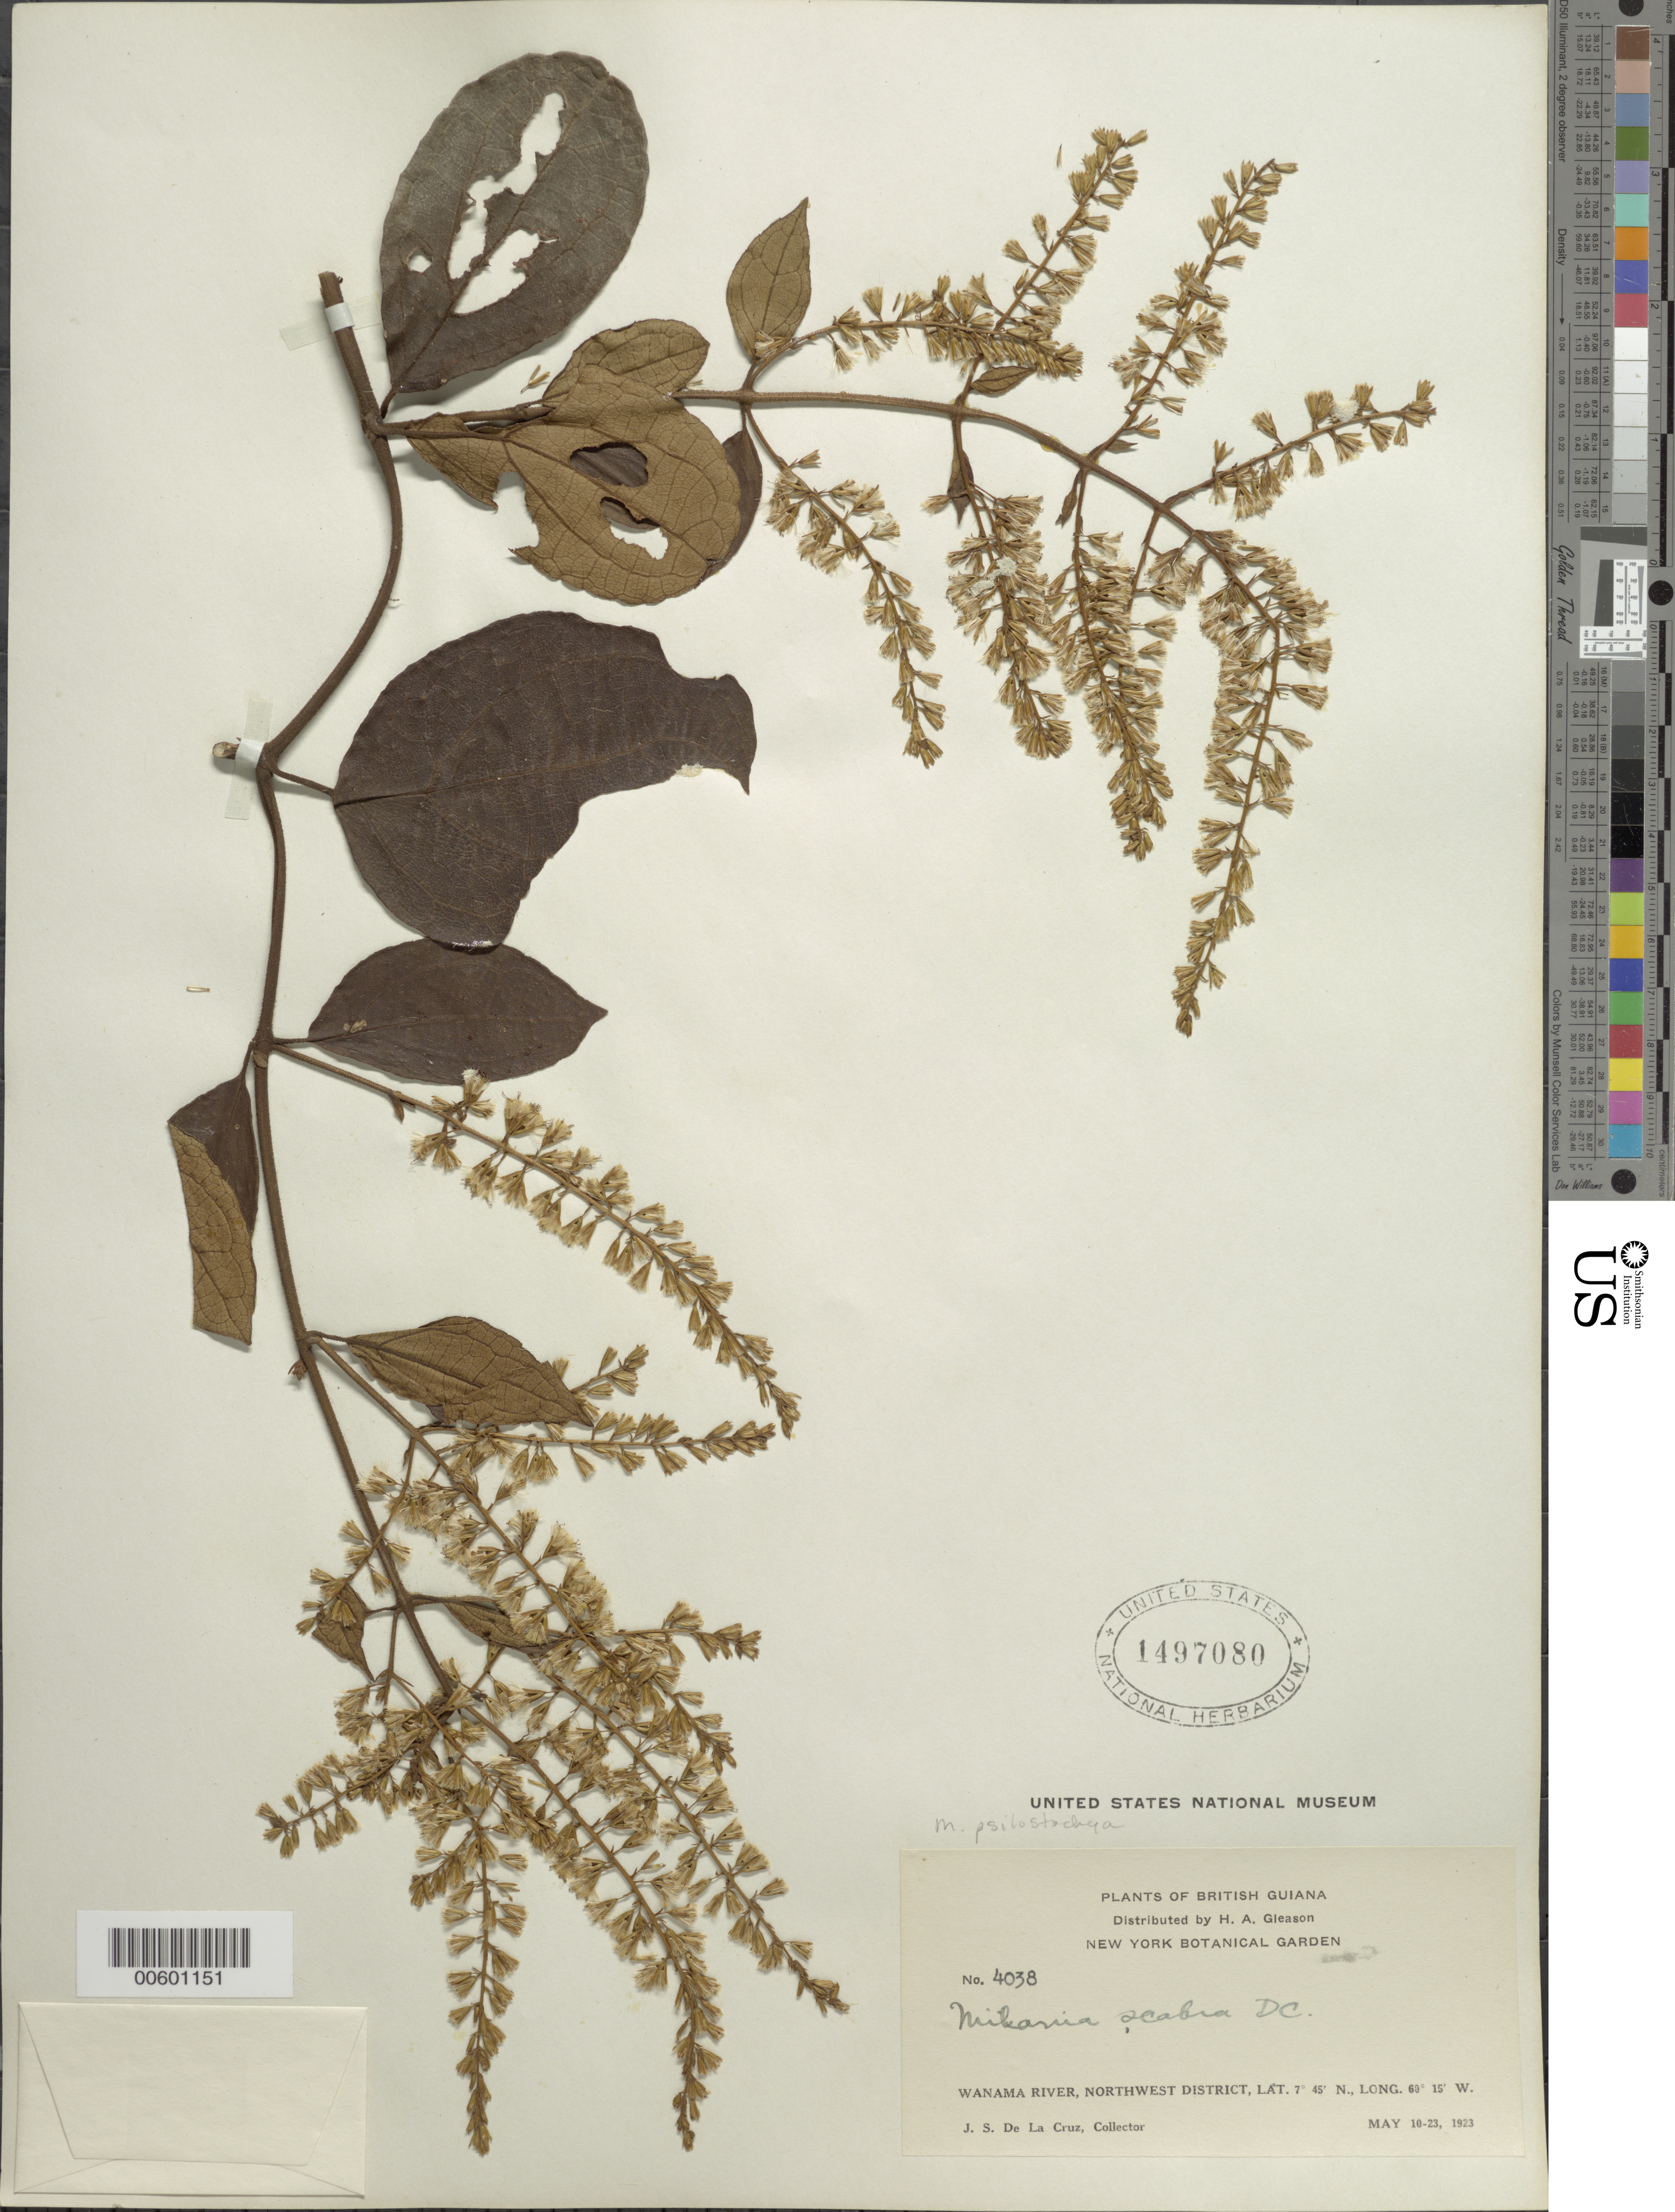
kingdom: Plantae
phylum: Tracheophyta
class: Magnoliopsida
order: Asterales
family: Asteraceae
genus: Mikania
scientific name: Mikania psilostachya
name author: DC.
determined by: Pruski, J. F.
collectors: J. S. de la Cruz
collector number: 4038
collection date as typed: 10-May-23 to 23-May-23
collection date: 1923-05-10/1923-05-23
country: Guyana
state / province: Barima-Waini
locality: Wanama R., NW District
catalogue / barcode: US 1497080